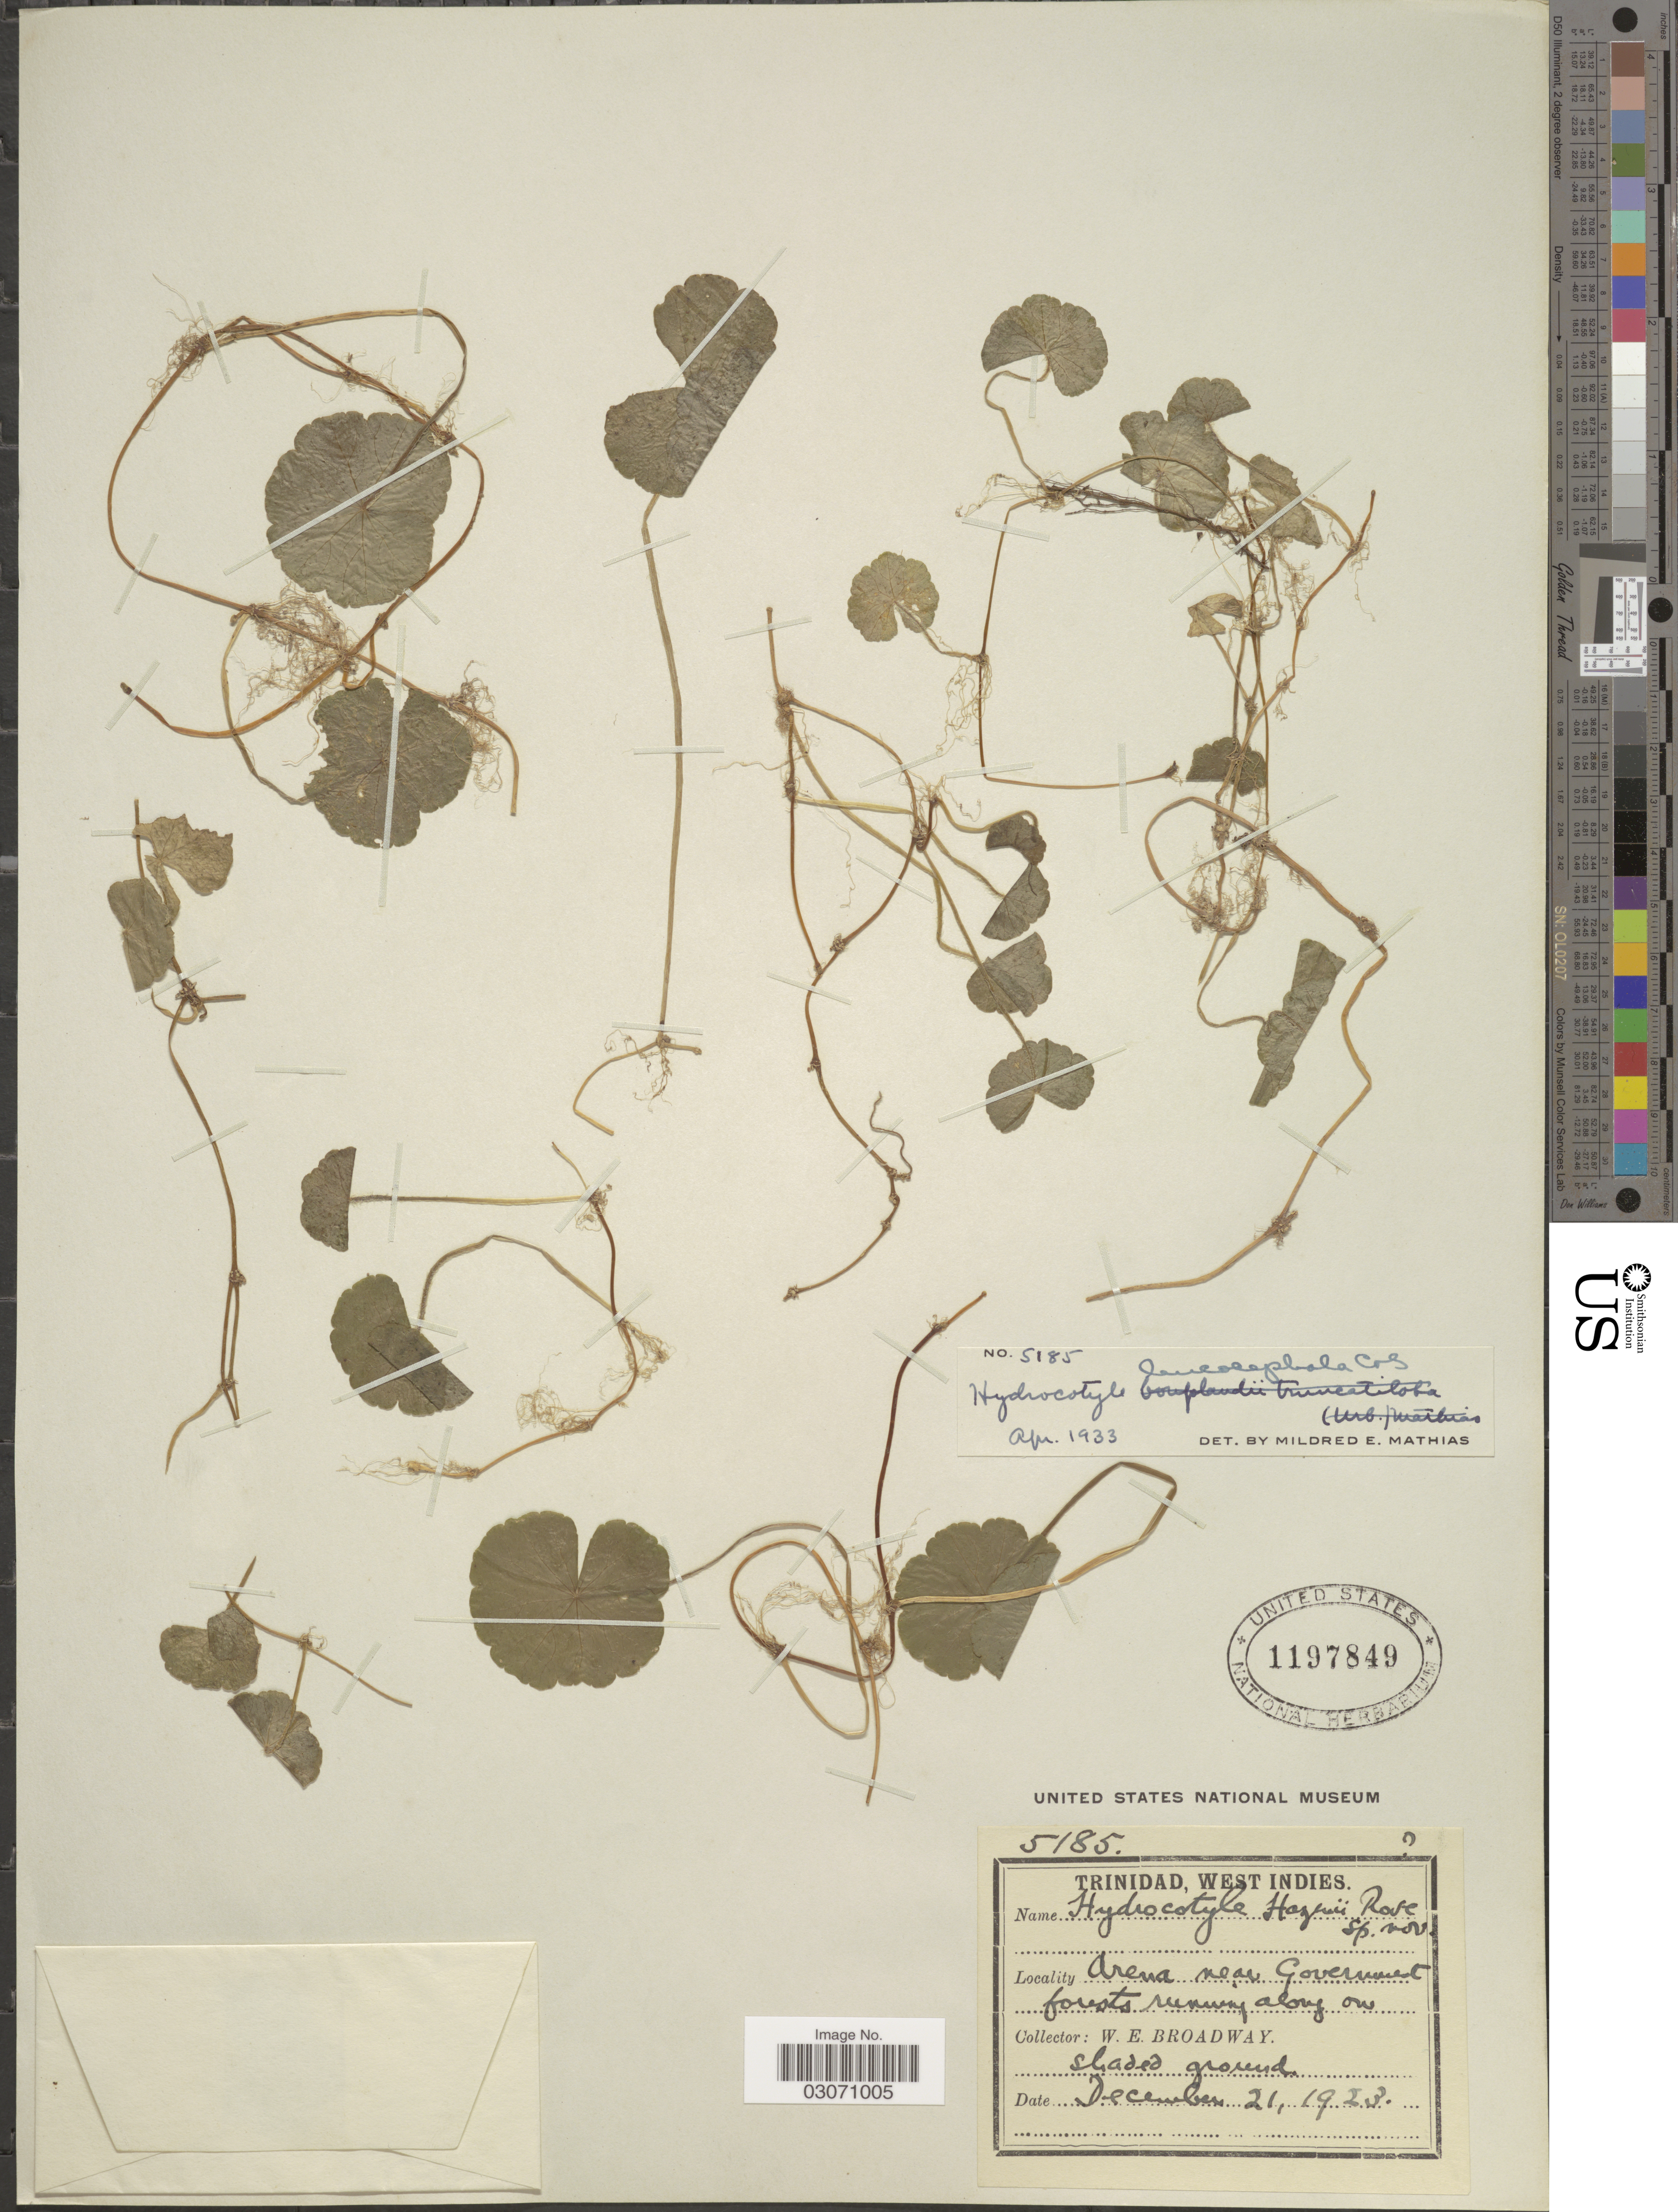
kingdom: Plantae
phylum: Tracheophyta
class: Magnoliopsida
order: Apiales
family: Araliaceae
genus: Hydrocotyle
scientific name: Hydrocotyle leucocephala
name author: Cham. & Schltdl.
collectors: W. E. Broadway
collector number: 5185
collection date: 1923-12-21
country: Trinidad and Tobago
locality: Trinidad, West Indies, Arena near Government forests runway along on shaded ground.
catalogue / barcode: US 1197849